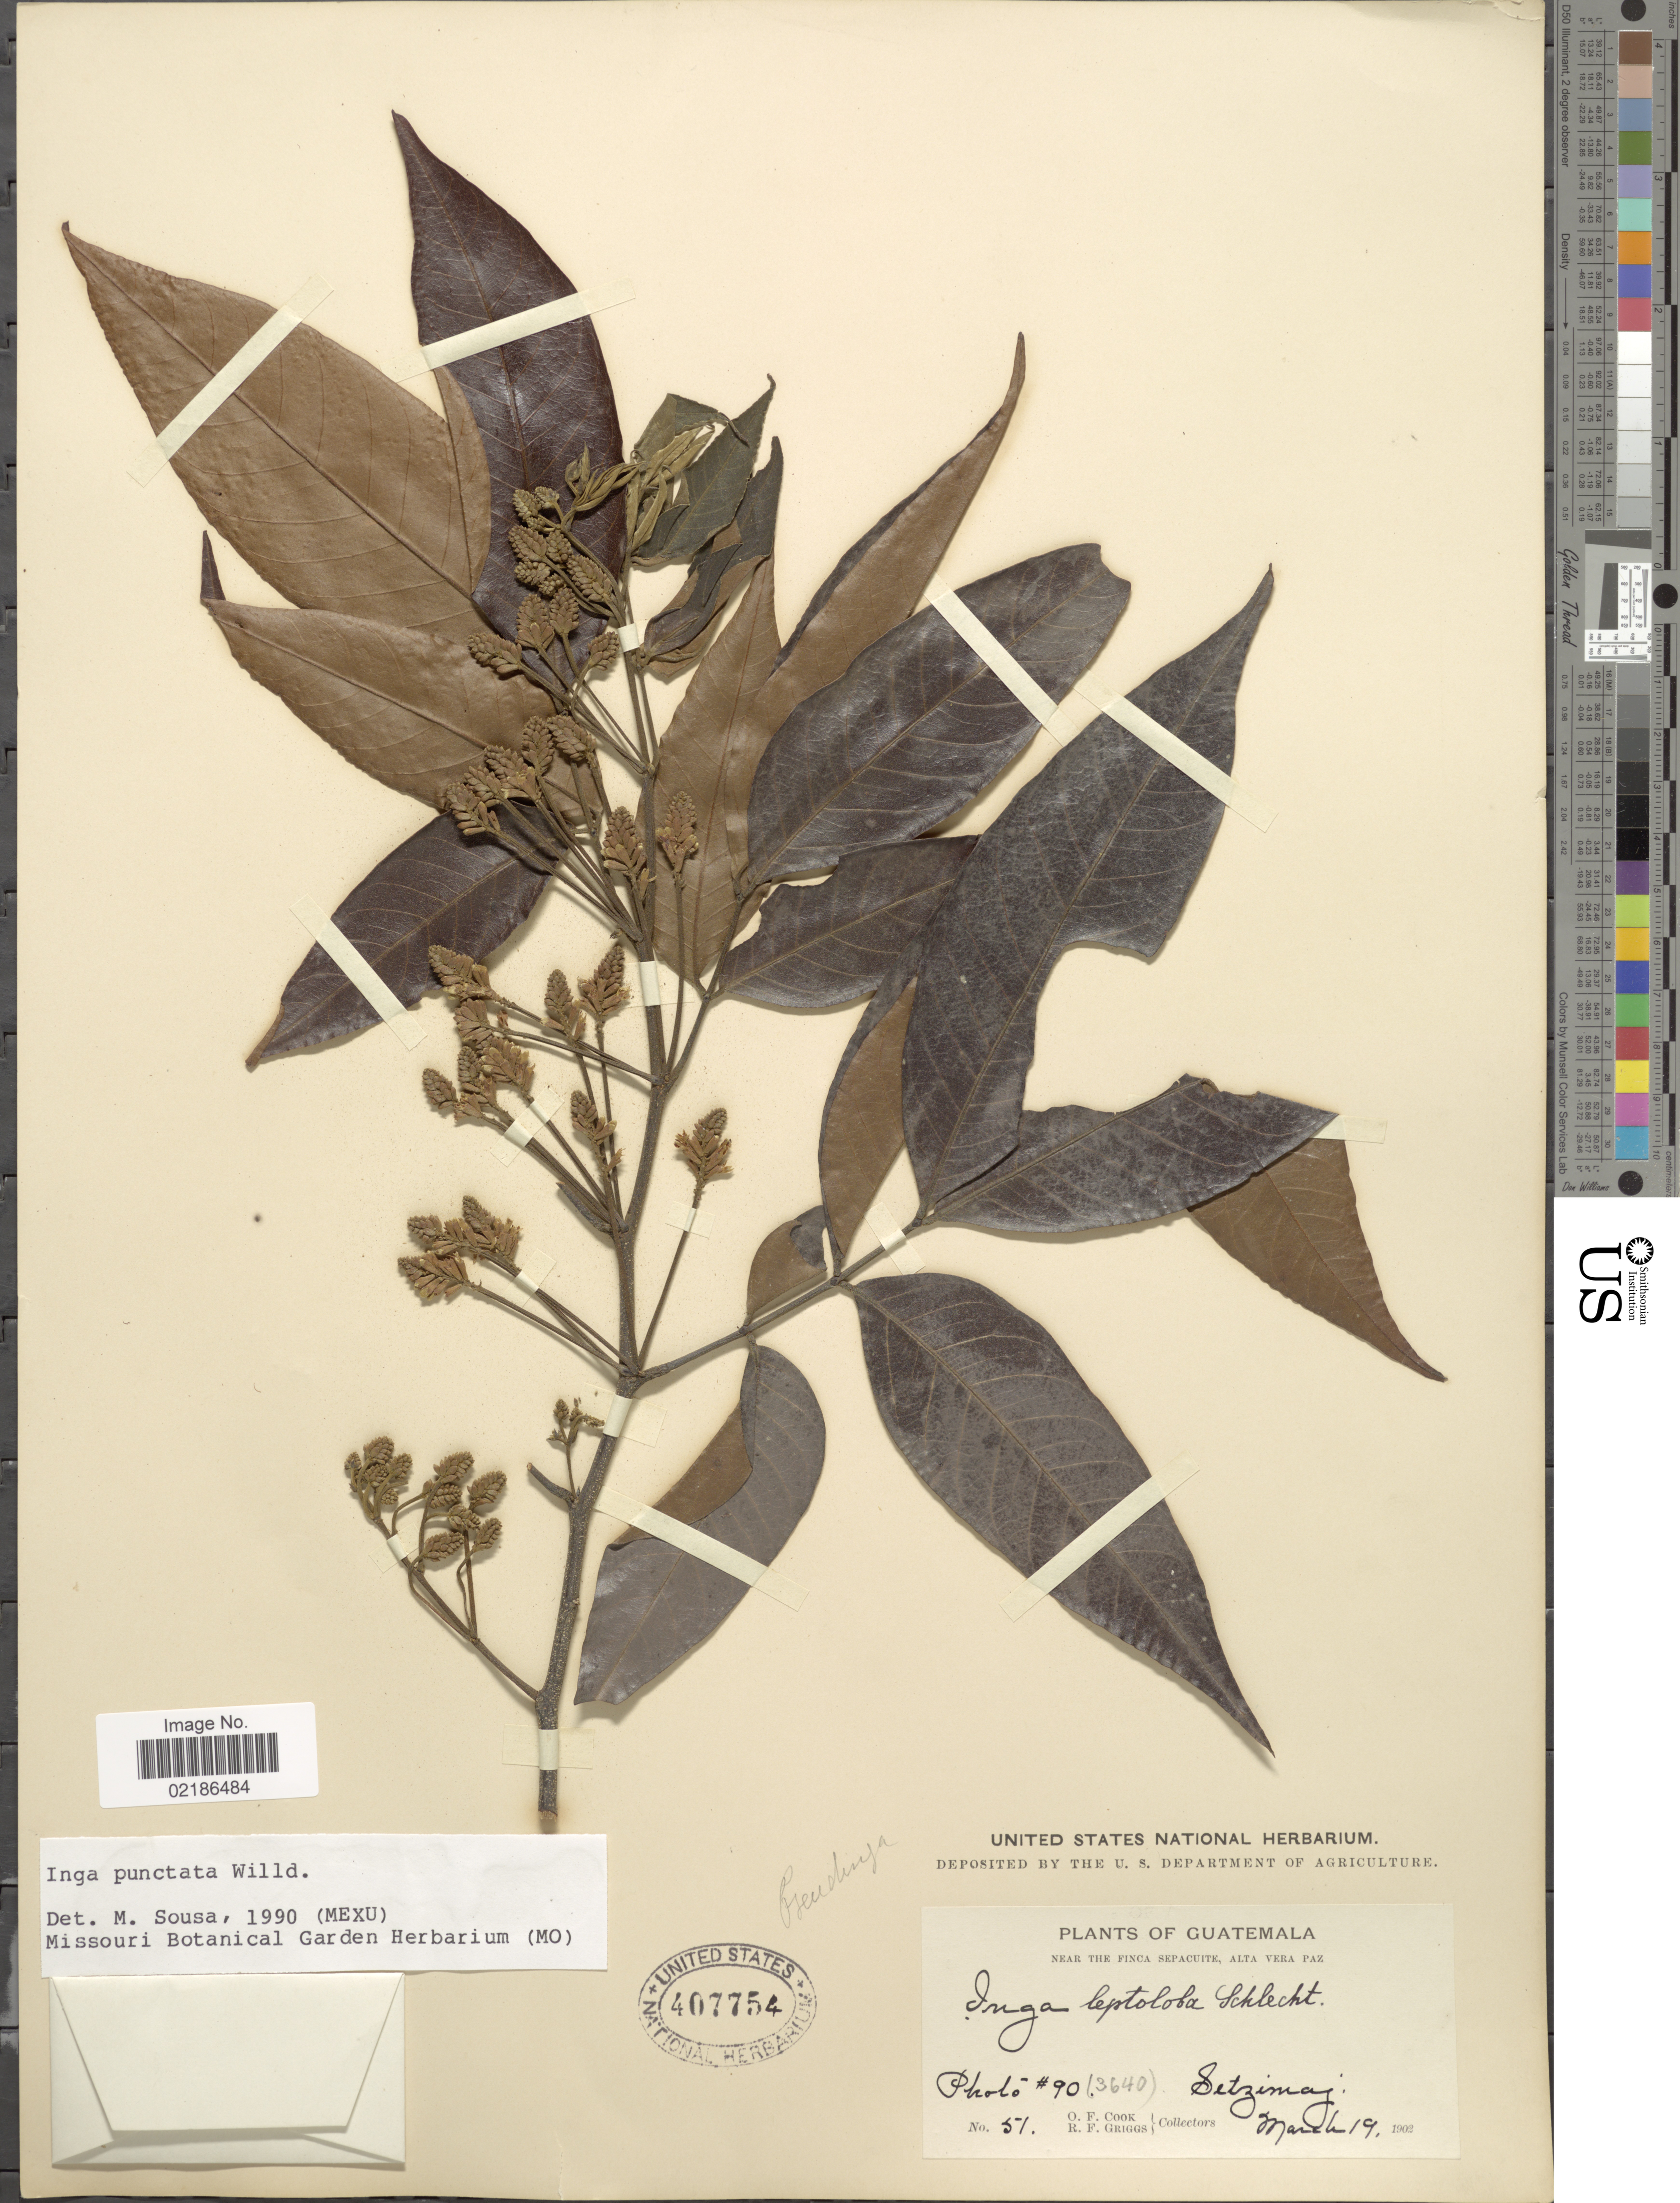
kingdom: Plantae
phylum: Tracheophyta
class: Magnoliopsida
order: Fabales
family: Fabaceae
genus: Inga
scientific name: Inga punctata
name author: Willd.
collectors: O. F. Cook & R. F. Griggs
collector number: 51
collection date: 1902-03-19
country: Guatemala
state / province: Alta Verapaz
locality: Near the Finca Sepacuite, Alta Vera Paz, Setzimaj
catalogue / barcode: US 407754